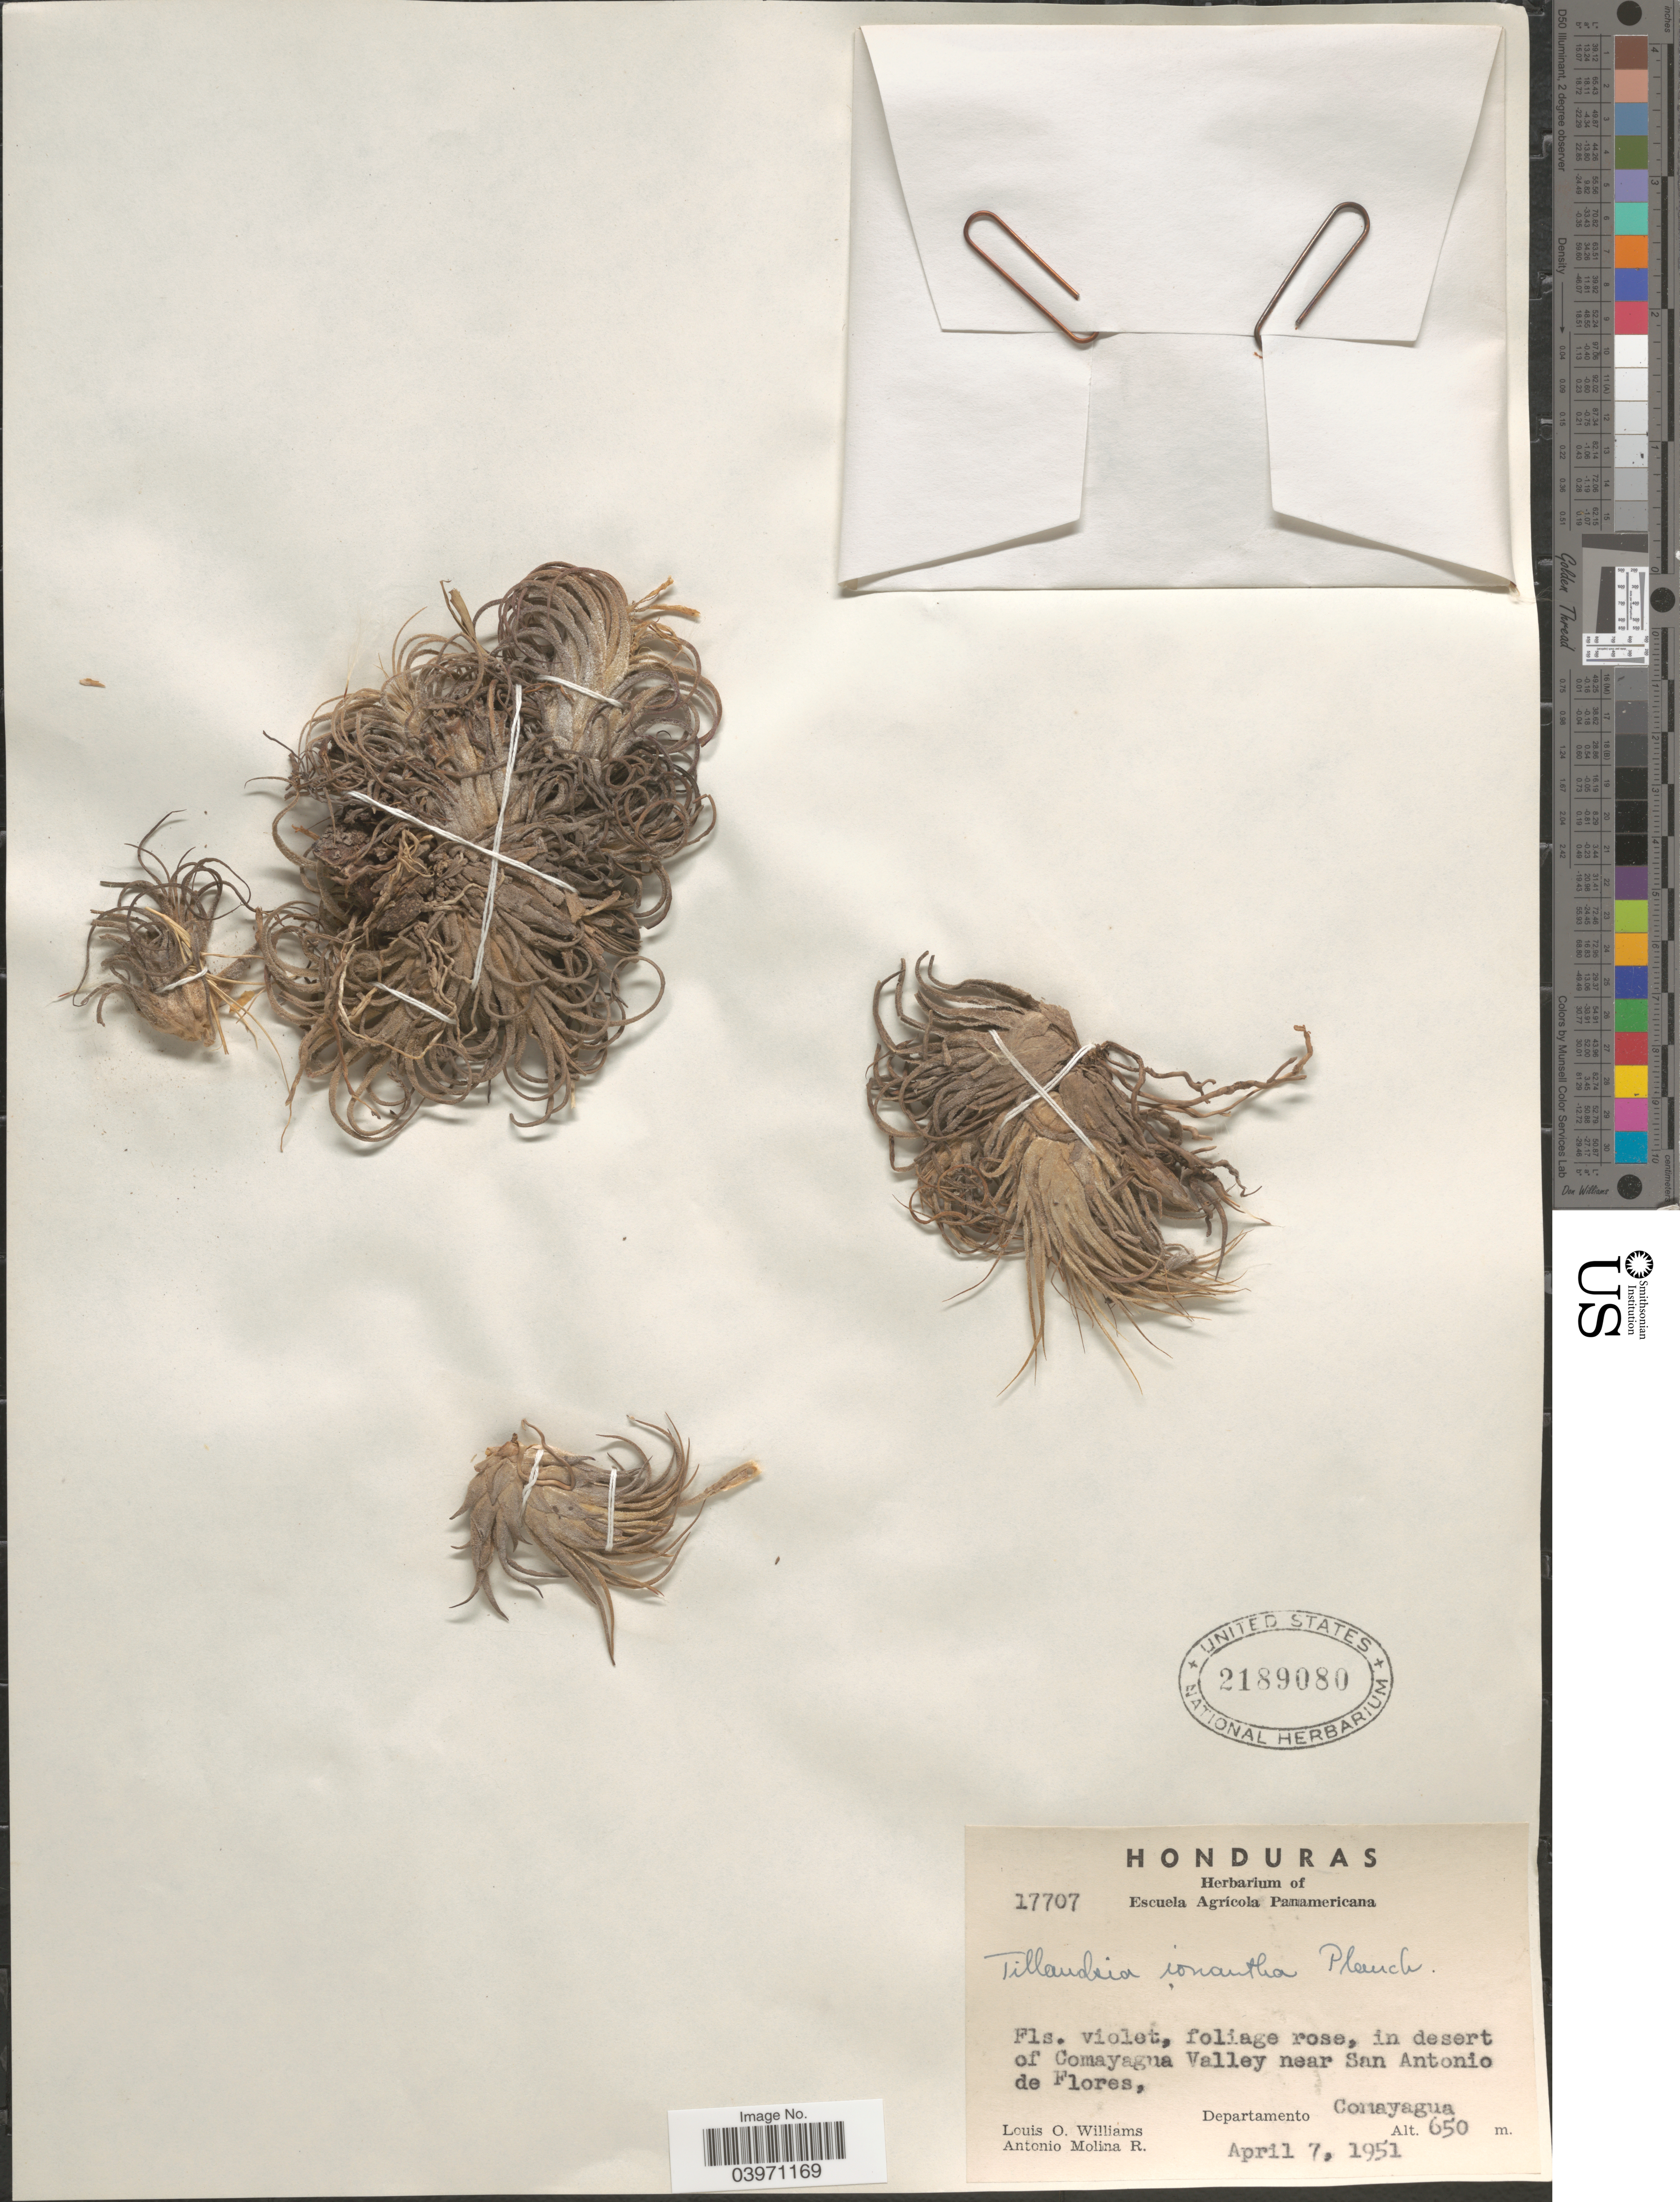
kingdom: Plantae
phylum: Tracheophyta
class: Liliopsida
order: Poales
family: Bromeliaceae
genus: Tillandsia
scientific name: Tillandsia ionantha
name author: Planch.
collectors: L. O. Williams & A. Molina R.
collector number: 17707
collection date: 1951-04-07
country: Honduras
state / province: Comayagua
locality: In desert of Comayagua Valley near San Antonio de Flores, Departamento Comayagua.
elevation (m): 650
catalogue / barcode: US 2189080